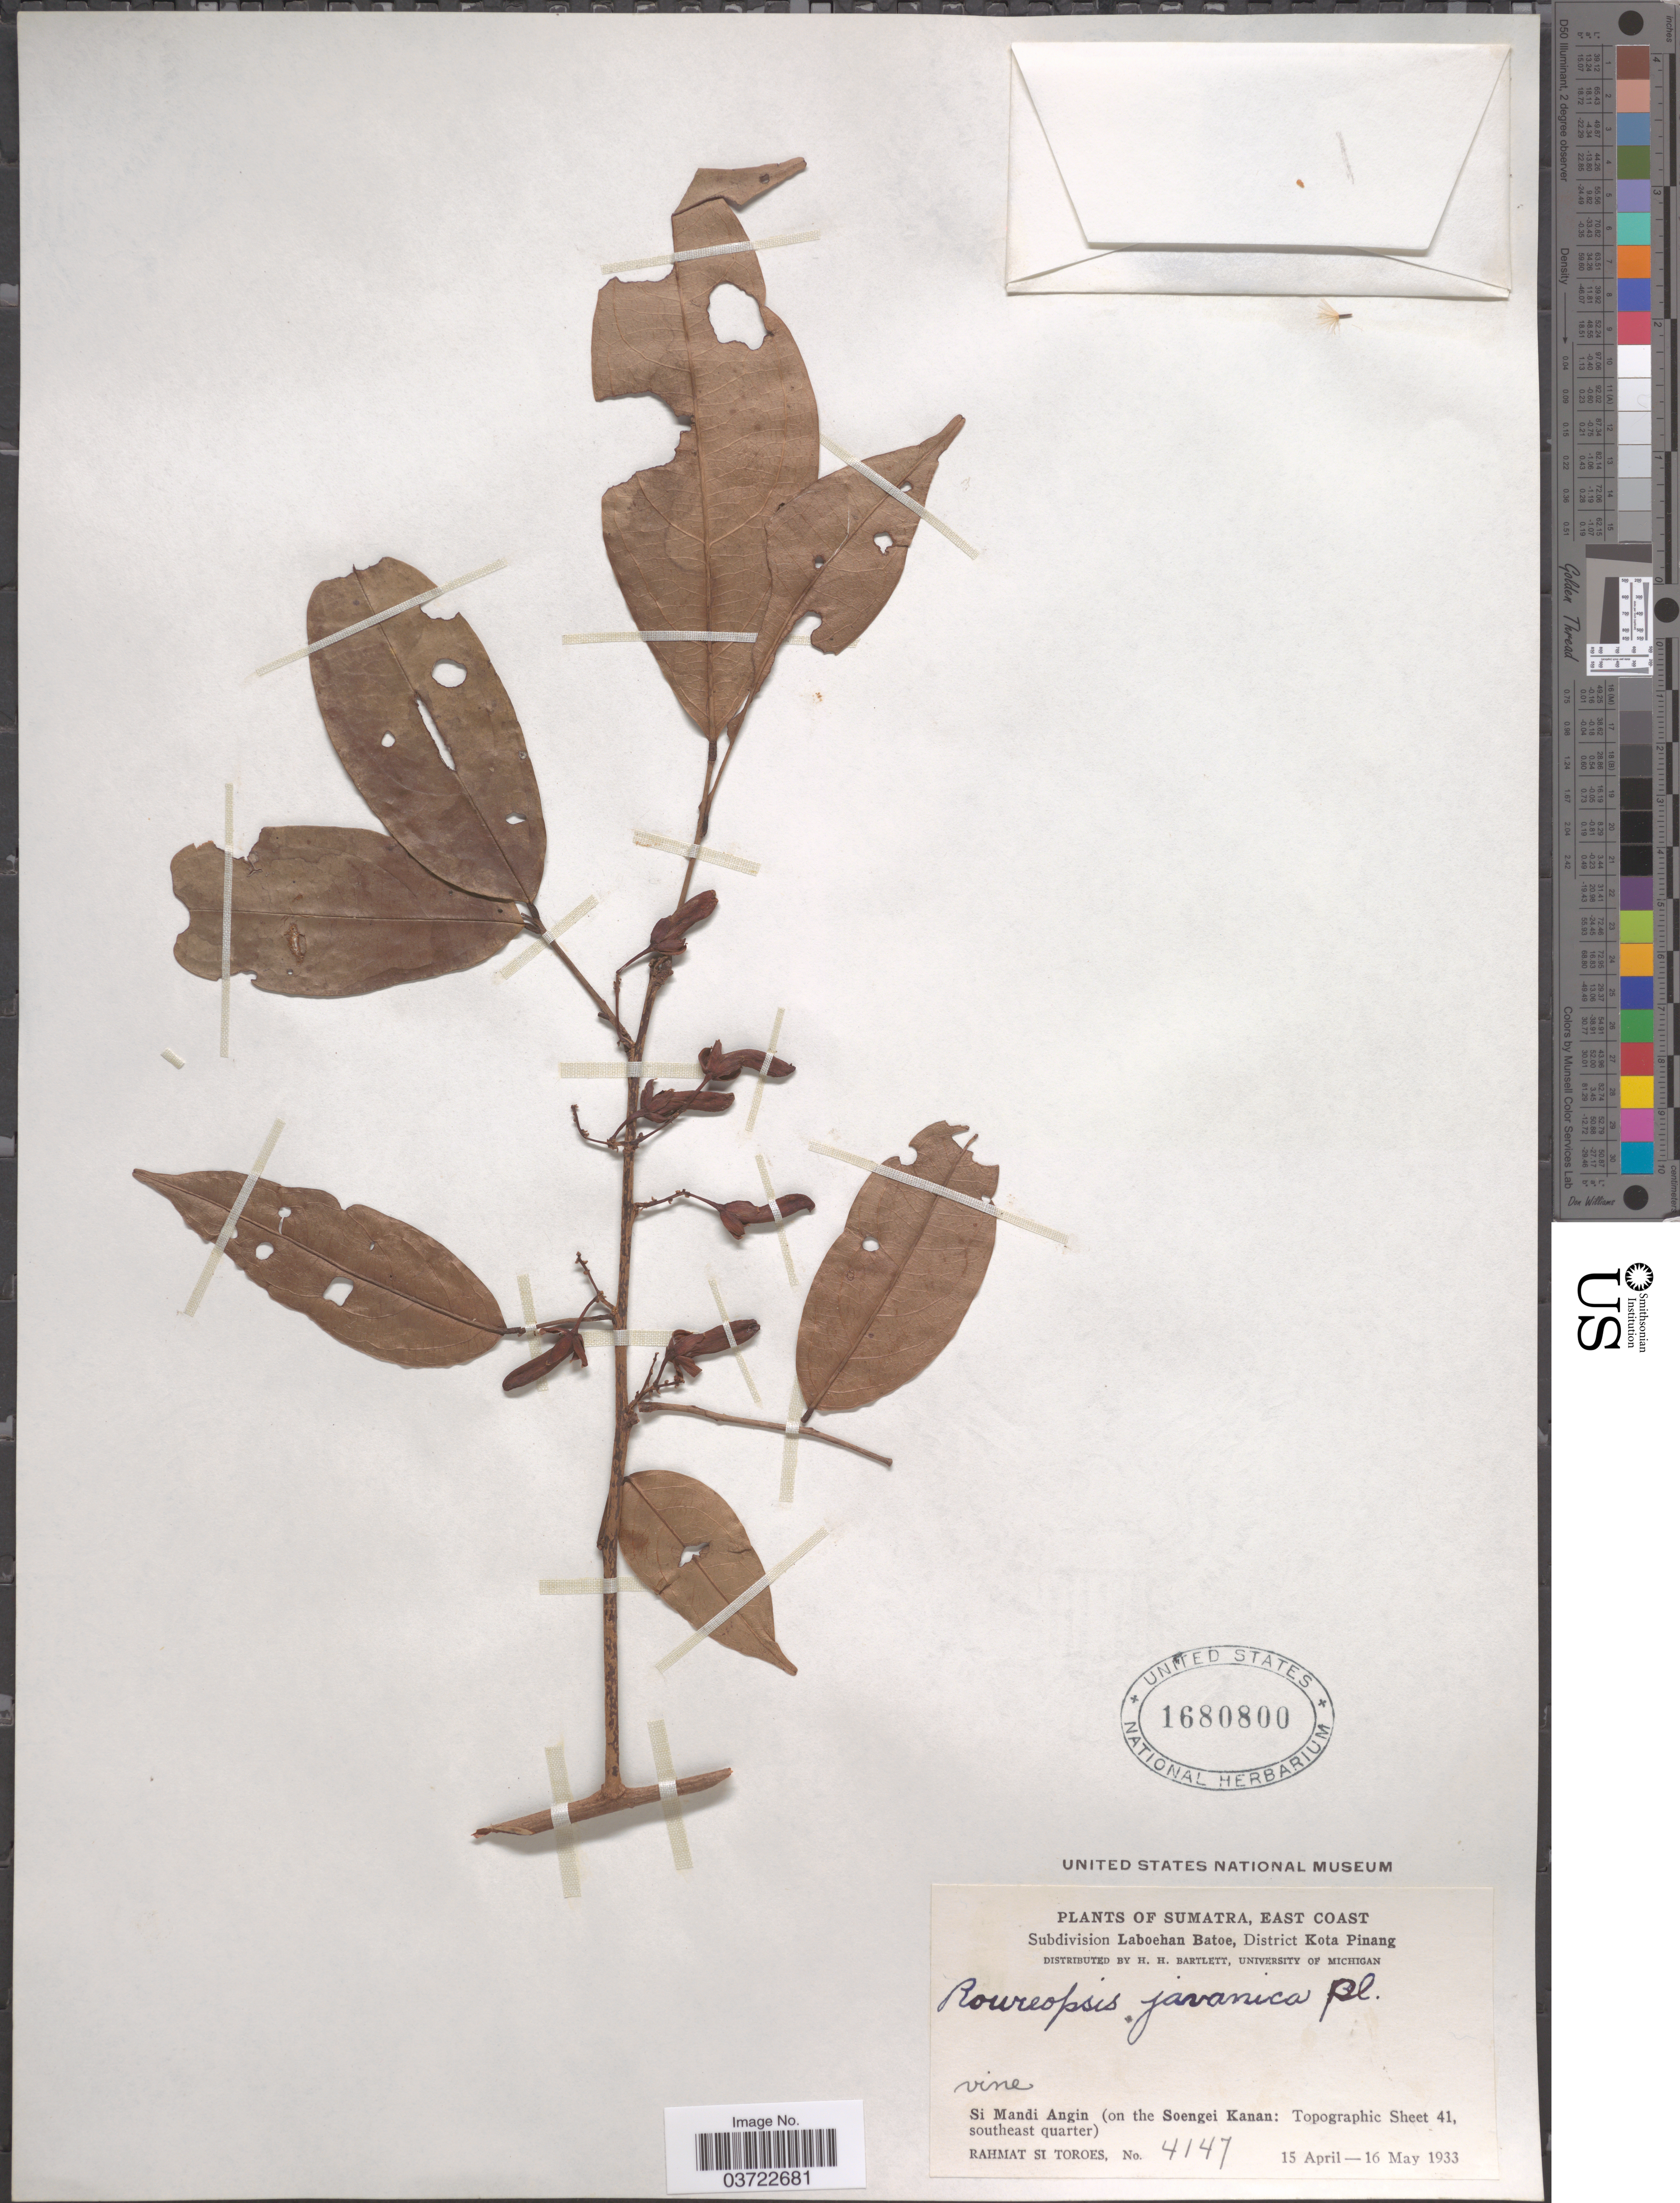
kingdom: Plantae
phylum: Tracheophyta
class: Magnoliopsida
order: Oxalidales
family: Connaraceae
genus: Rourea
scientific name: Rourea emarginata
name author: (Jack) Jongkind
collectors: Rahmat Si Boeea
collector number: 4147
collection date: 1933-04-15/1933-05-16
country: Indonesia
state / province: Sumatra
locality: East Coast. Subdivision Laboehan Batoe, District Kota Pinang. Si Mandi Angin (on the Soengei Kanan: Topographic Sheet 41, southeast quarter).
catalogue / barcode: US 1680800